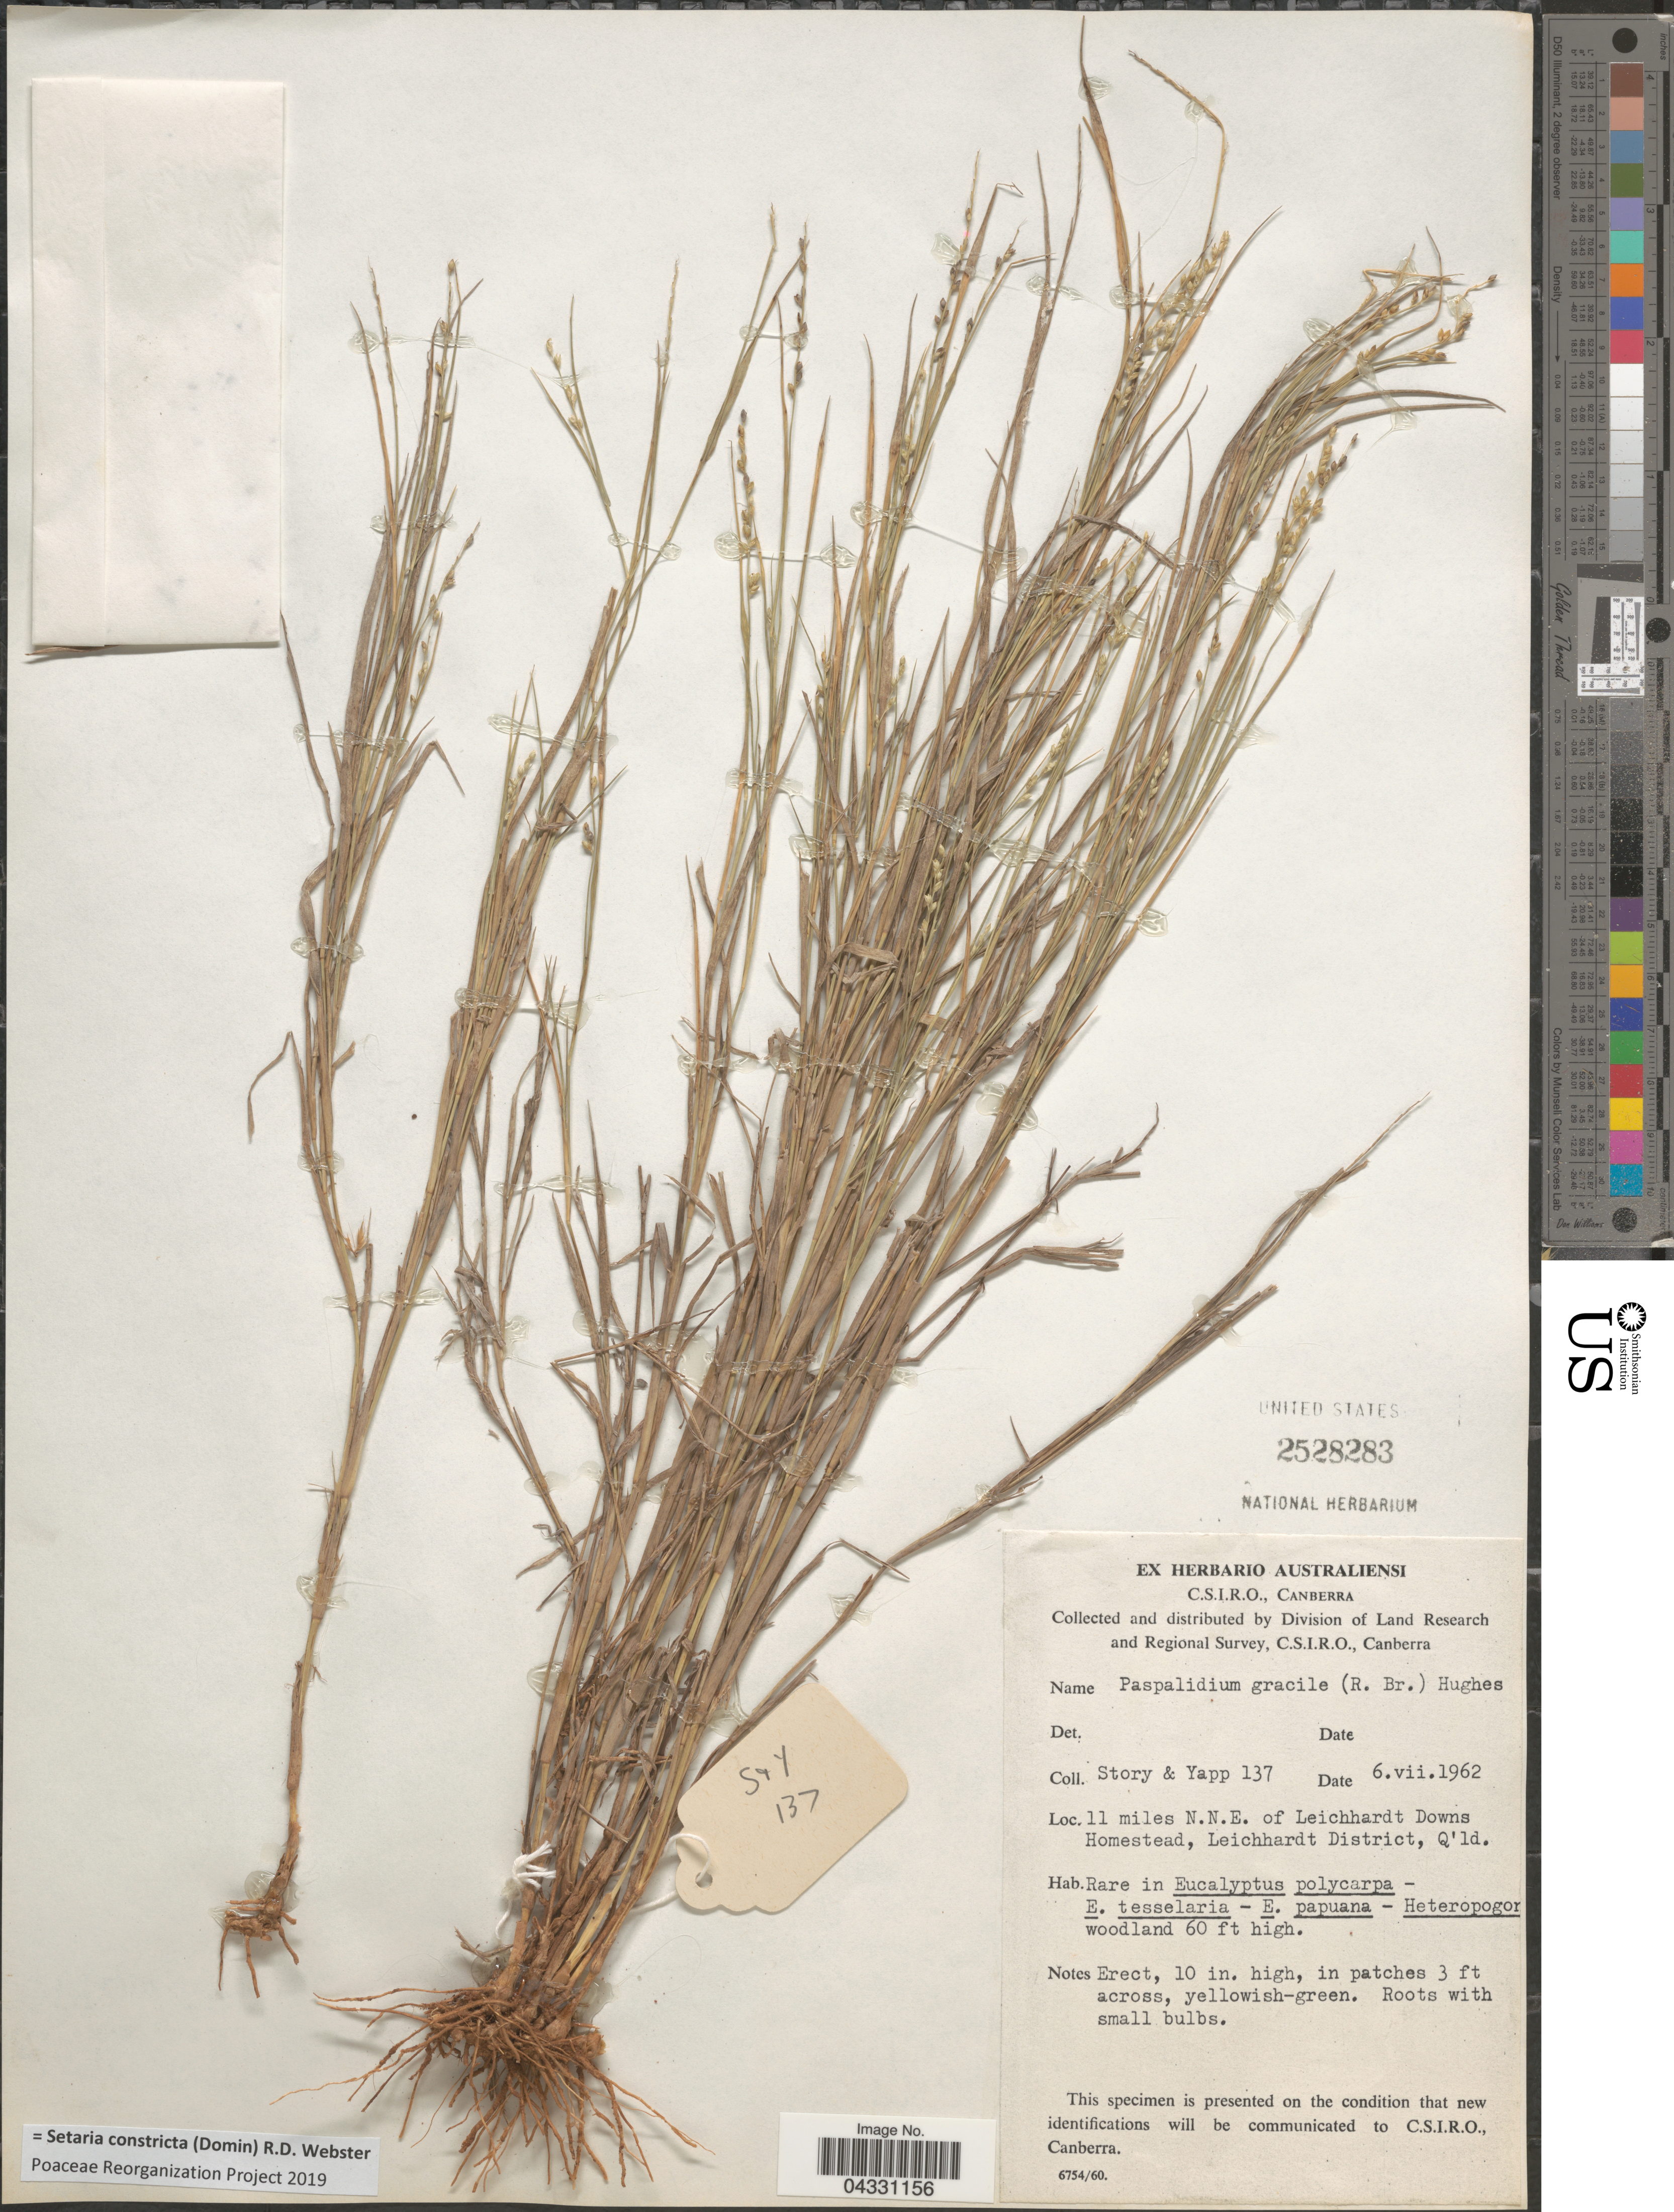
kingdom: Plantae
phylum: Tracheophyta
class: Liliopsida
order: Poales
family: Poaceae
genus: Setaria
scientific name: Setaria constricta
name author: (Domin) R.D. Webster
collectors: -. Story & Yapp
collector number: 137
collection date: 1962-07-06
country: Australia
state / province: Queensland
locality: Division of Land Research and Regional Survey. 11 miles N.N.E. of Leichhardt Downs Homestead, Leichhardt District.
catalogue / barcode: US 2528283